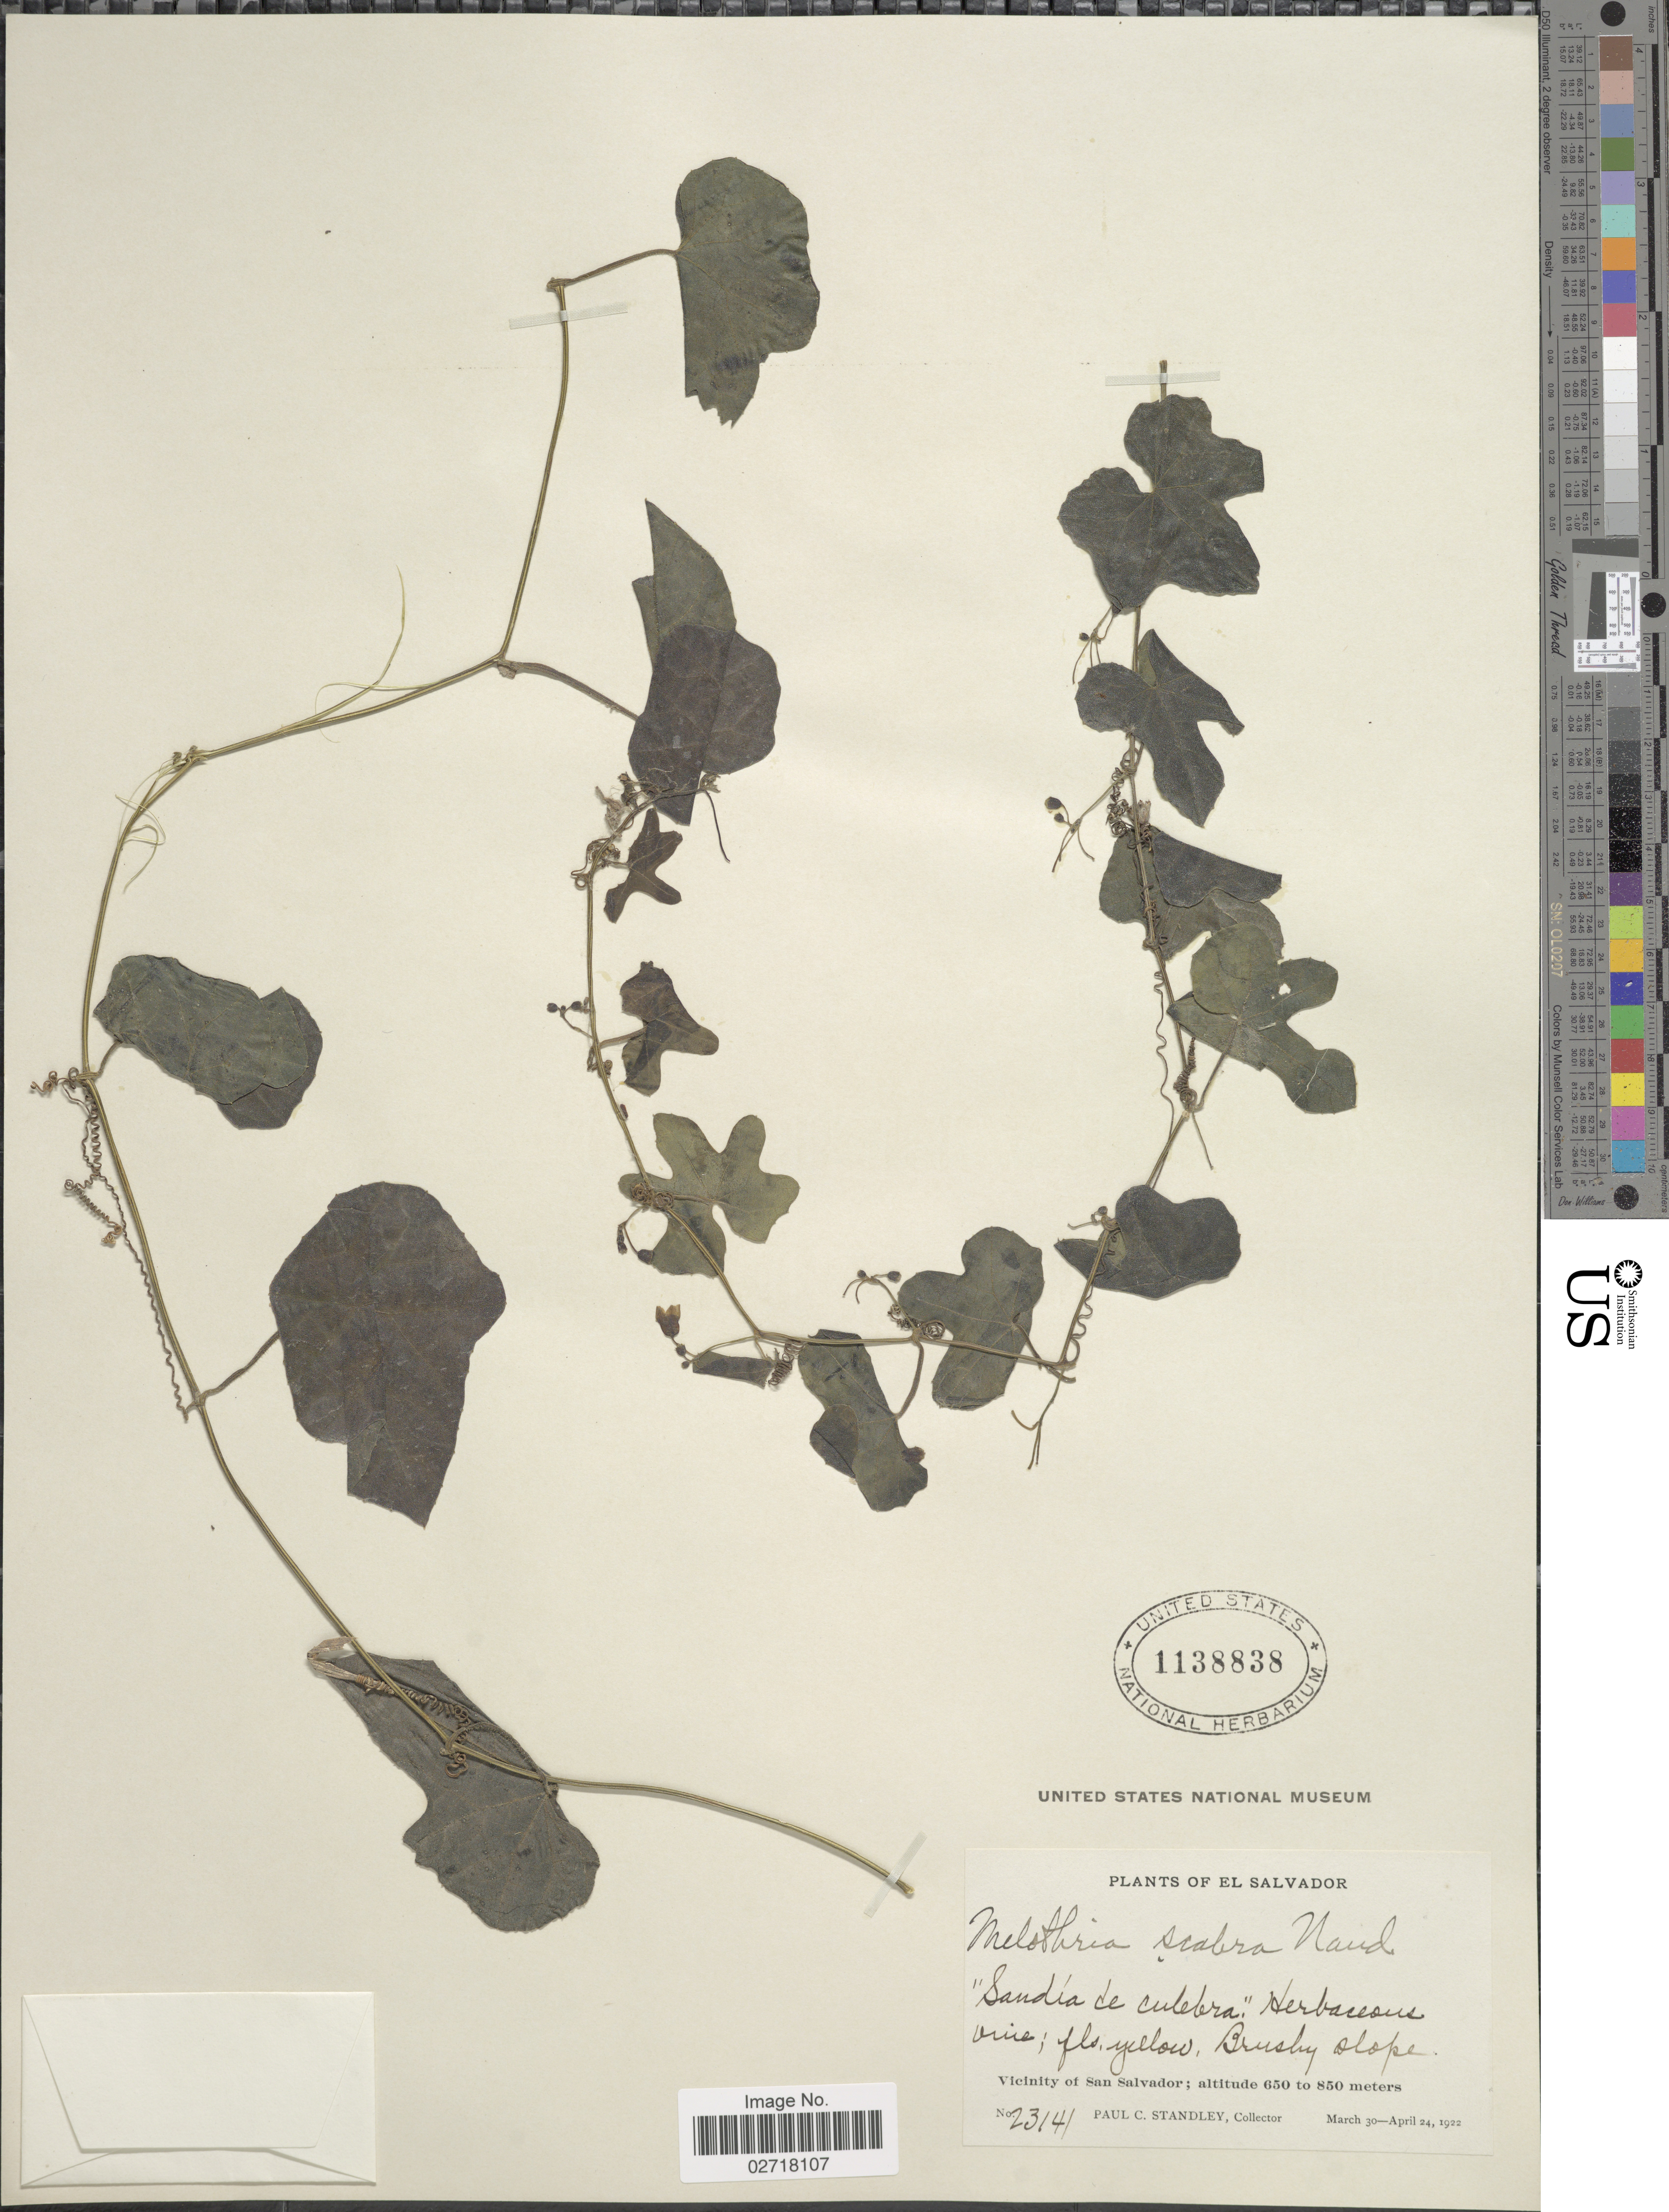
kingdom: Plantae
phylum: Tracheophyta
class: Magnoliopsida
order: Cucurbitales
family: Cucurbitaceae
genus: Melothria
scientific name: Melothria scabra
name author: Naudin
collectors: P. C. Standley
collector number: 23141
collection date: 1922-03-30/1922-04-24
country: El Salvador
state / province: San Salvador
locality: Vicinity of San Salvador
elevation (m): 650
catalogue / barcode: US 1138838